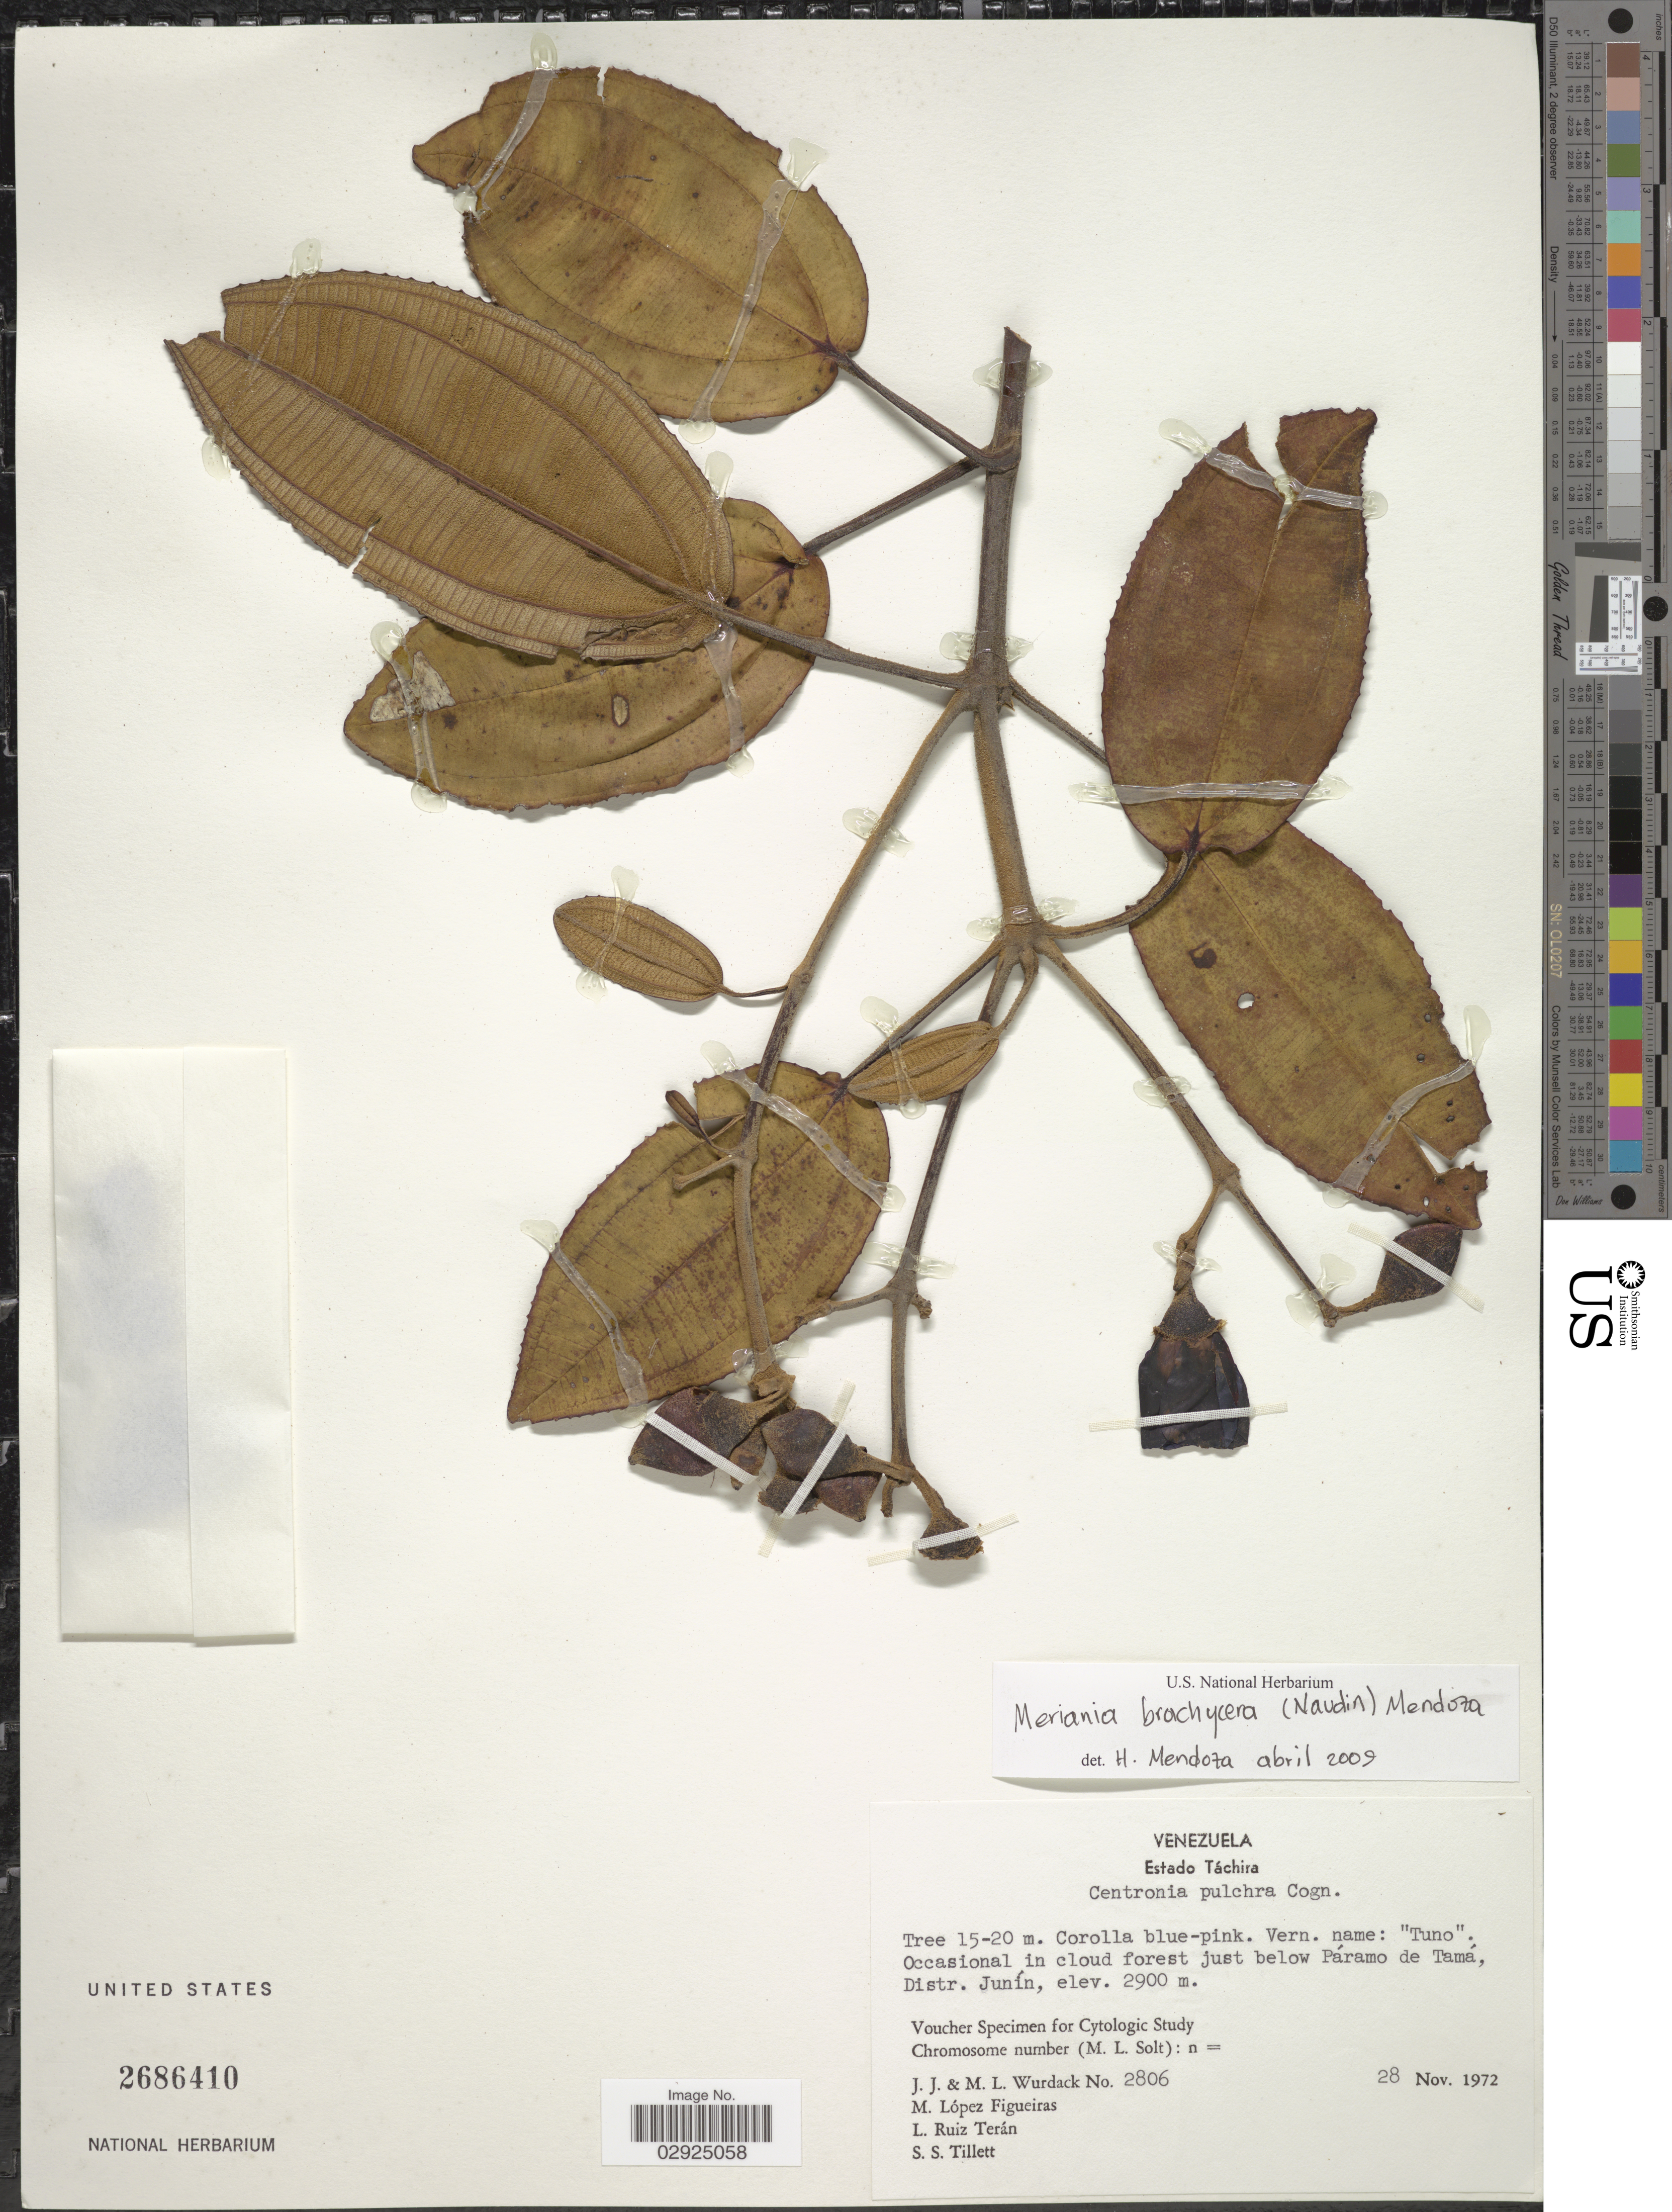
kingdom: Plantae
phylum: Tracheophyta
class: Magnoliopsida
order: Myrtales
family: Melastomataceae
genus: Meriania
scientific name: Meriania brachycera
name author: (Naudin) Humberto Mend. & Fern. Alonso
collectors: J. J. Wurdack, M. L. Wurdack, M. López Figueiras & L. Teran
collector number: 2806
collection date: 1972-11-28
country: Venezuela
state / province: Tachira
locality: Occasional in cloud forest just below Páramo de Tamá, Distr. Junín.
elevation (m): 2900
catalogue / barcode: US 2686410